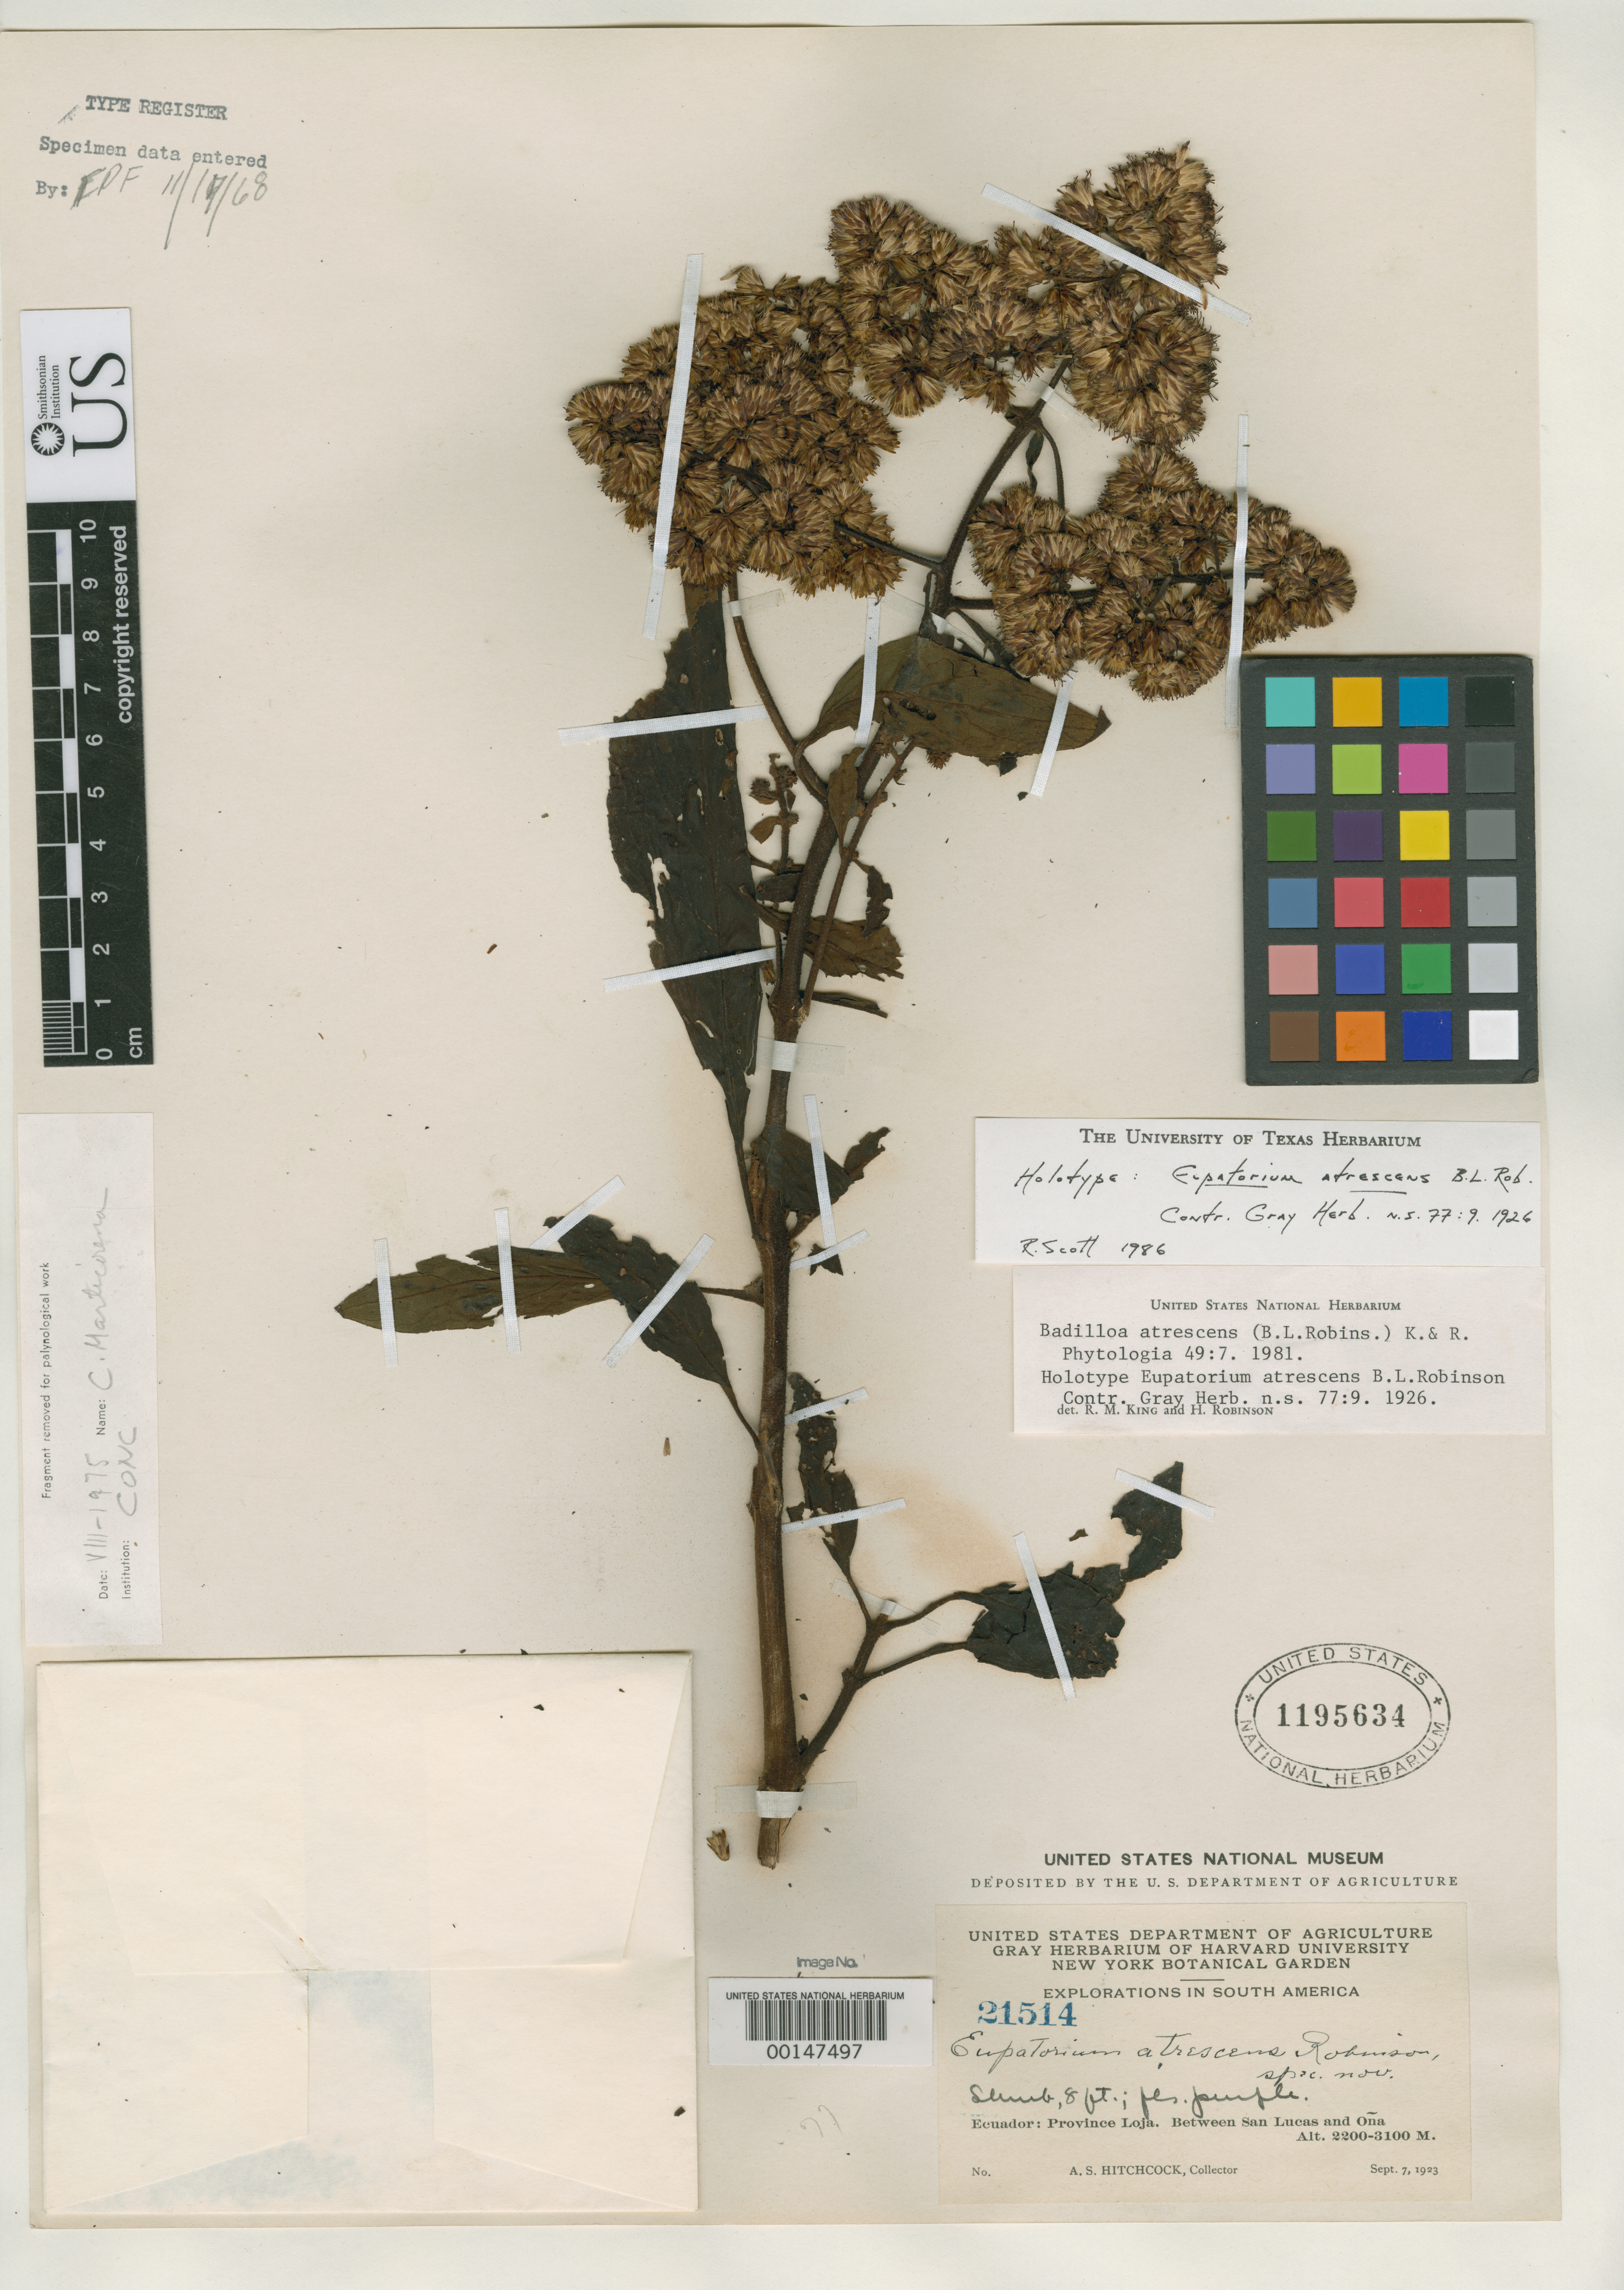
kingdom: Plantae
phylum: Tracheophyta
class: Magnoliopsida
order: Asterales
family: Asteraceae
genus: Eupatorium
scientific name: Eupatorium atrescens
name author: B.L. Rob.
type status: Isotype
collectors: A. S. Hitchcock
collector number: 21514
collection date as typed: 07 Sep 1923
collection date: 1923-09-07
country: Ecuador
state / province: Loja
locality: Between Lucas and Ona.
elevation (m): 2200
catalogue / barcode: US 1195634